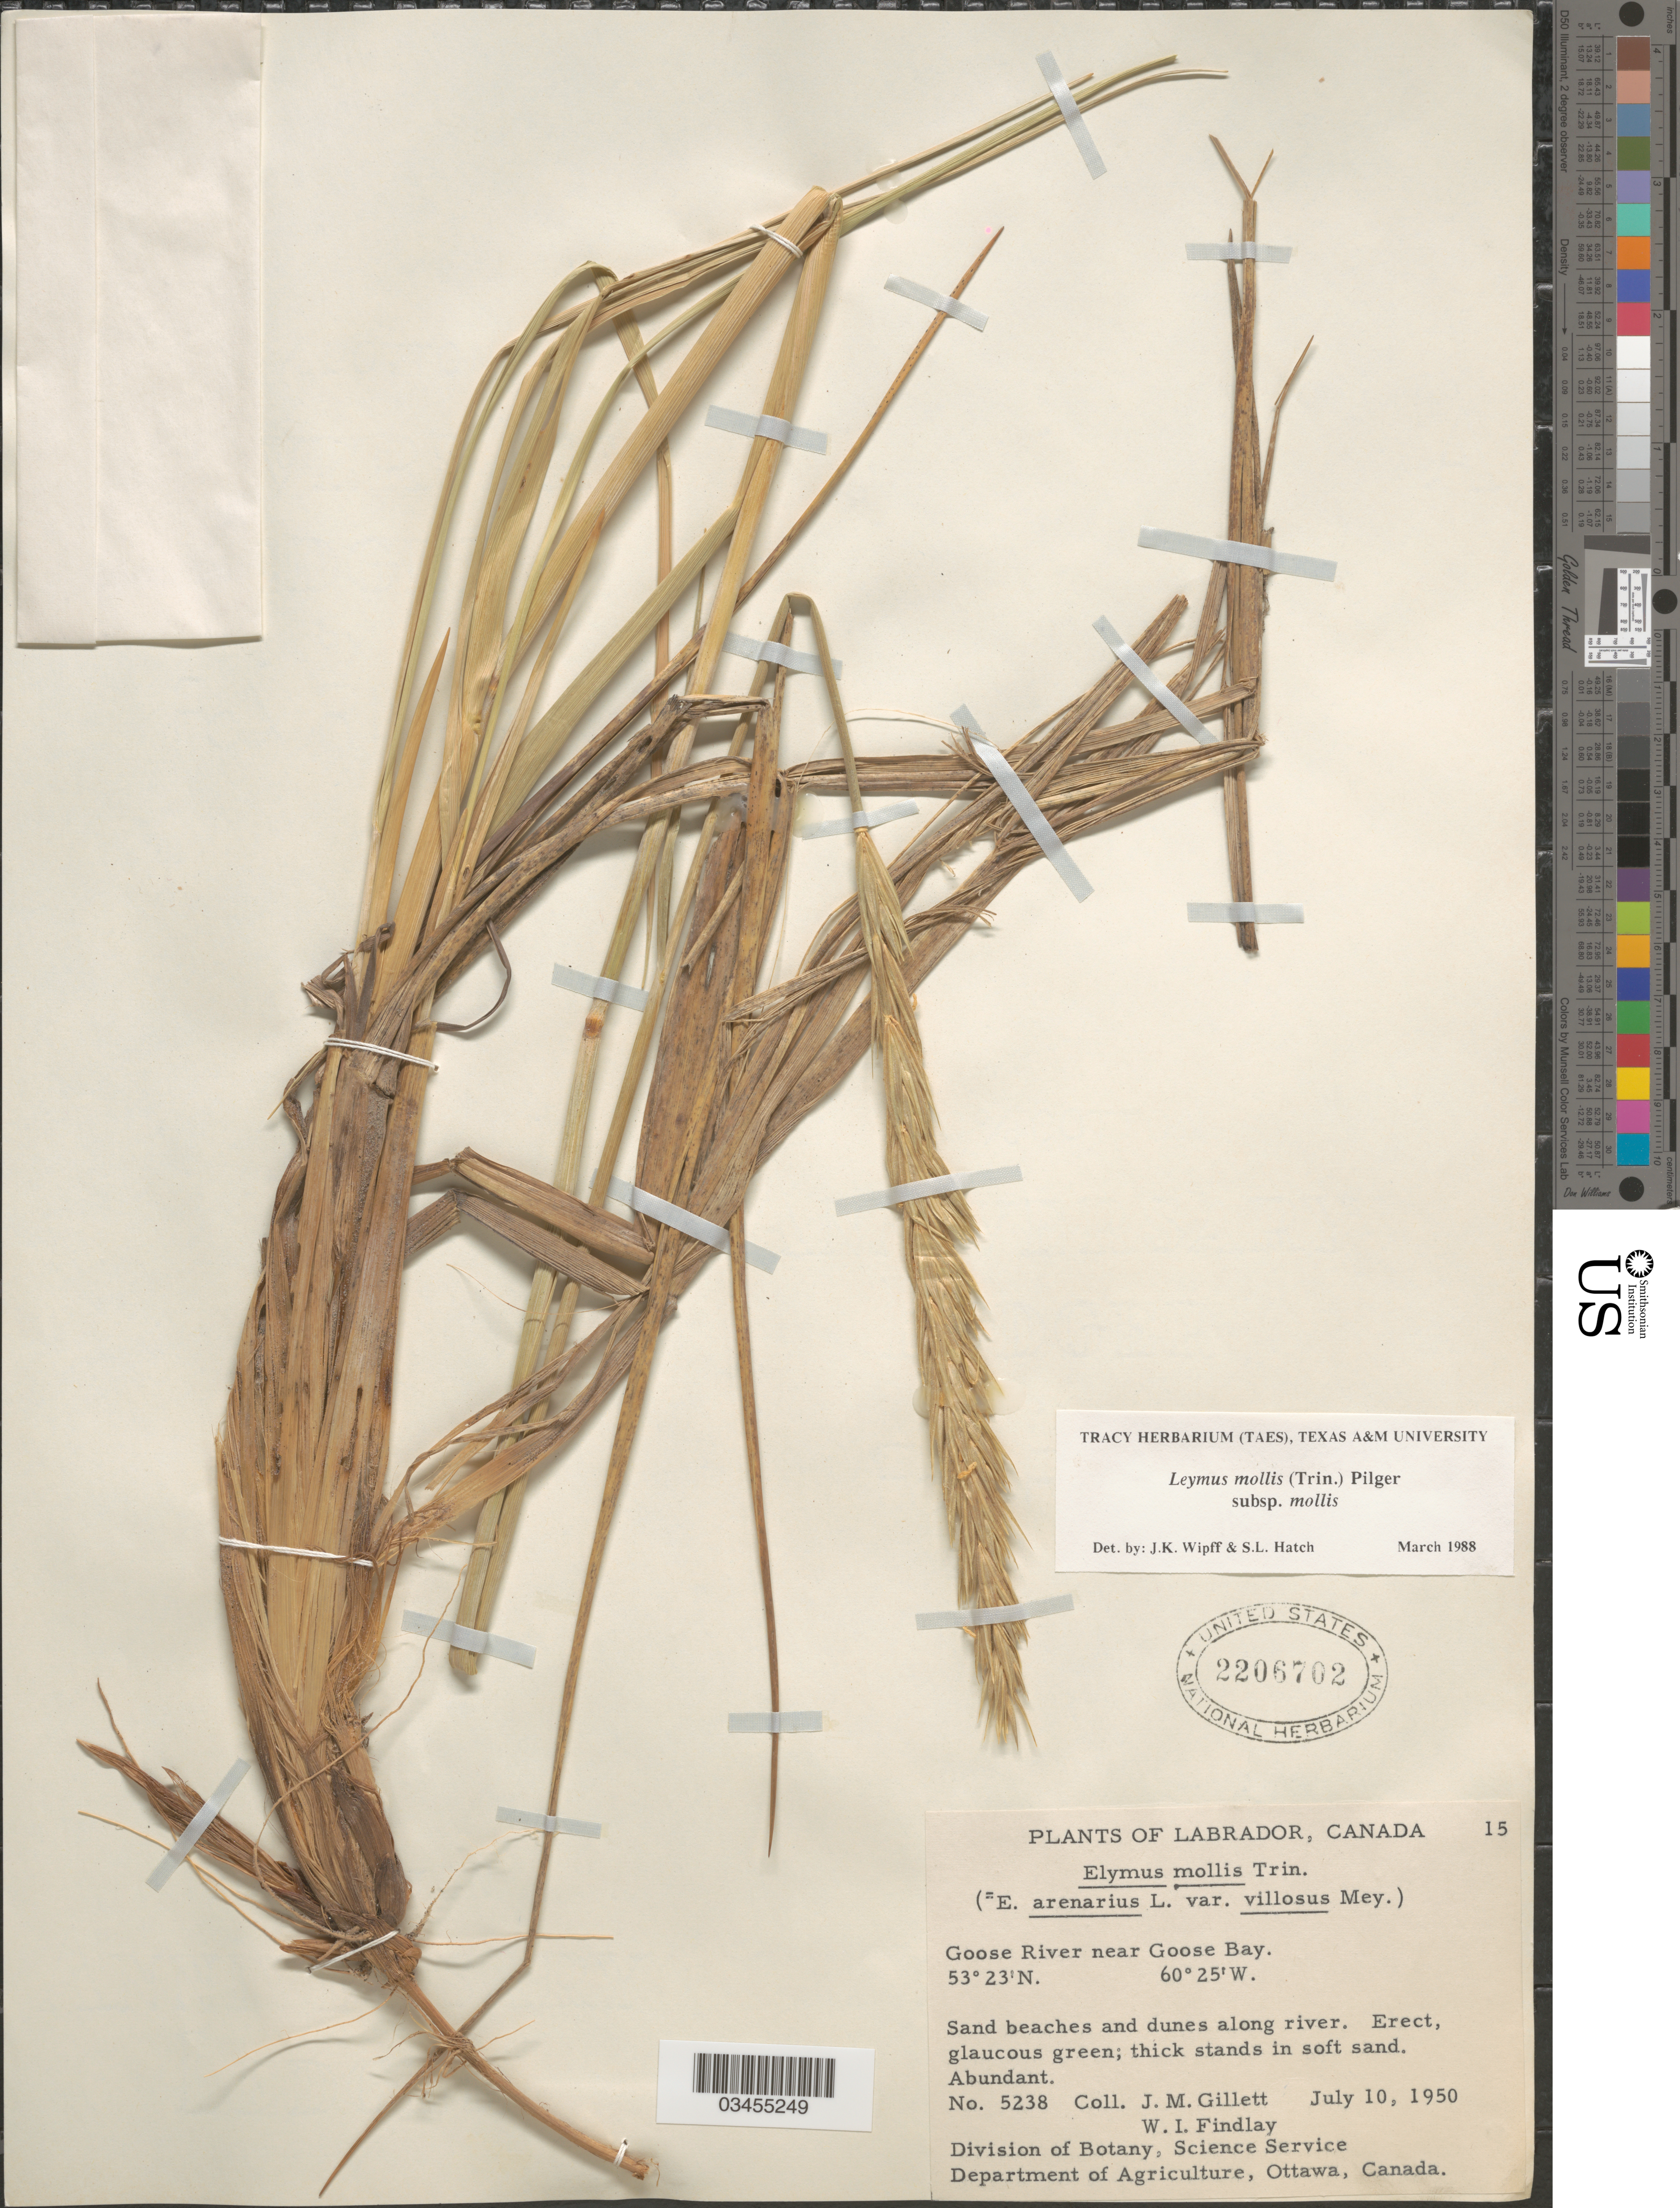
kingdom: Plantae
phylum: Tracheophyta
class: Liliopsida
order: Poales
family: Poaceae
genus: Leymus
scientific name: Leymus mollis subsp. mollis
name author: (Trin.) Pilg.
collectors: J. M. Gillett & W. Findlay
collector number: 5238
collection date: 1950-07-10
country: Canada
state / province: Newfoundland and Labrador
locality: Labrador. Goose River near Goose Bay. Sand beaches and dunes along river.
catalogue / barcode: US 2206702